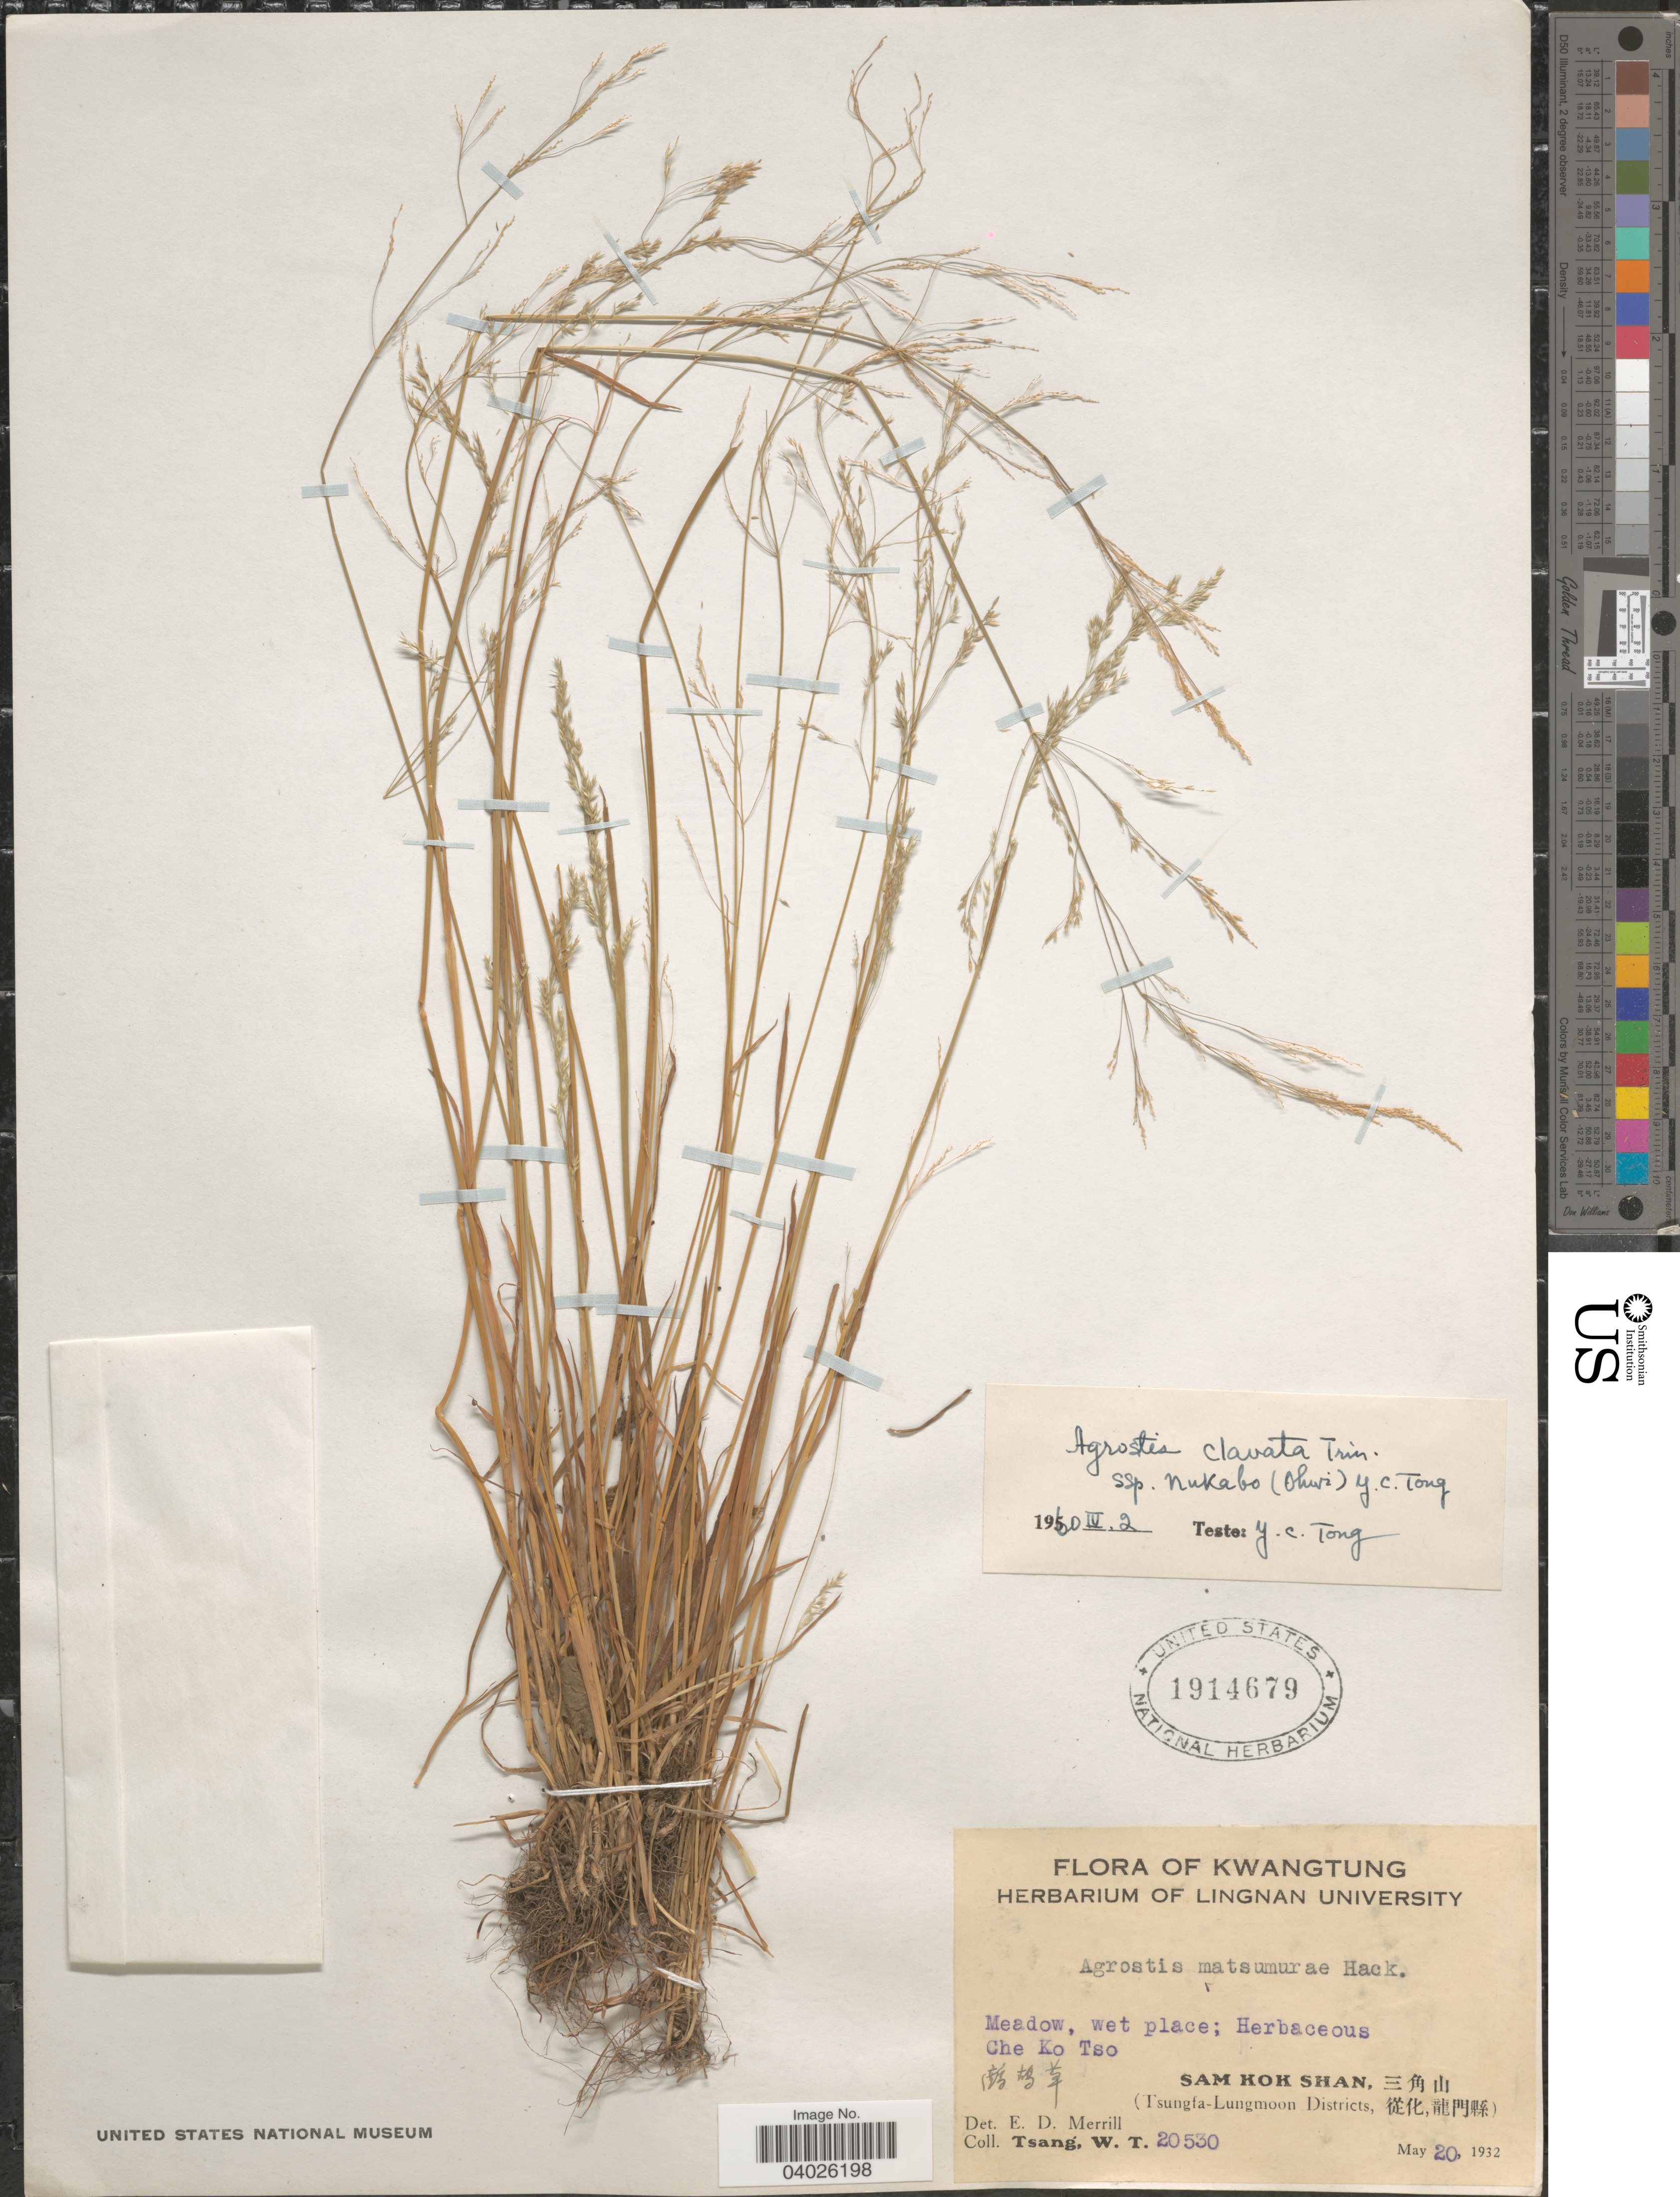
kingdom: Plantae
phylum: Tracheophyta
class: Liliopsida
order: Poales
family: Poaceae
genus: Agrostis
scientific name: Agrostis clavata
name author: Trin.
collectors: W. T. Tsang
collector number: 20530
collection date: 1932-05-20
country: China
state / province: Guangdong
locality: Kwangtung. Che Ko Tso. X. Sam Kok Shan, X. (Tsungfa-Lungmoon Districts, X).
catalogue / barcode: US 1914679